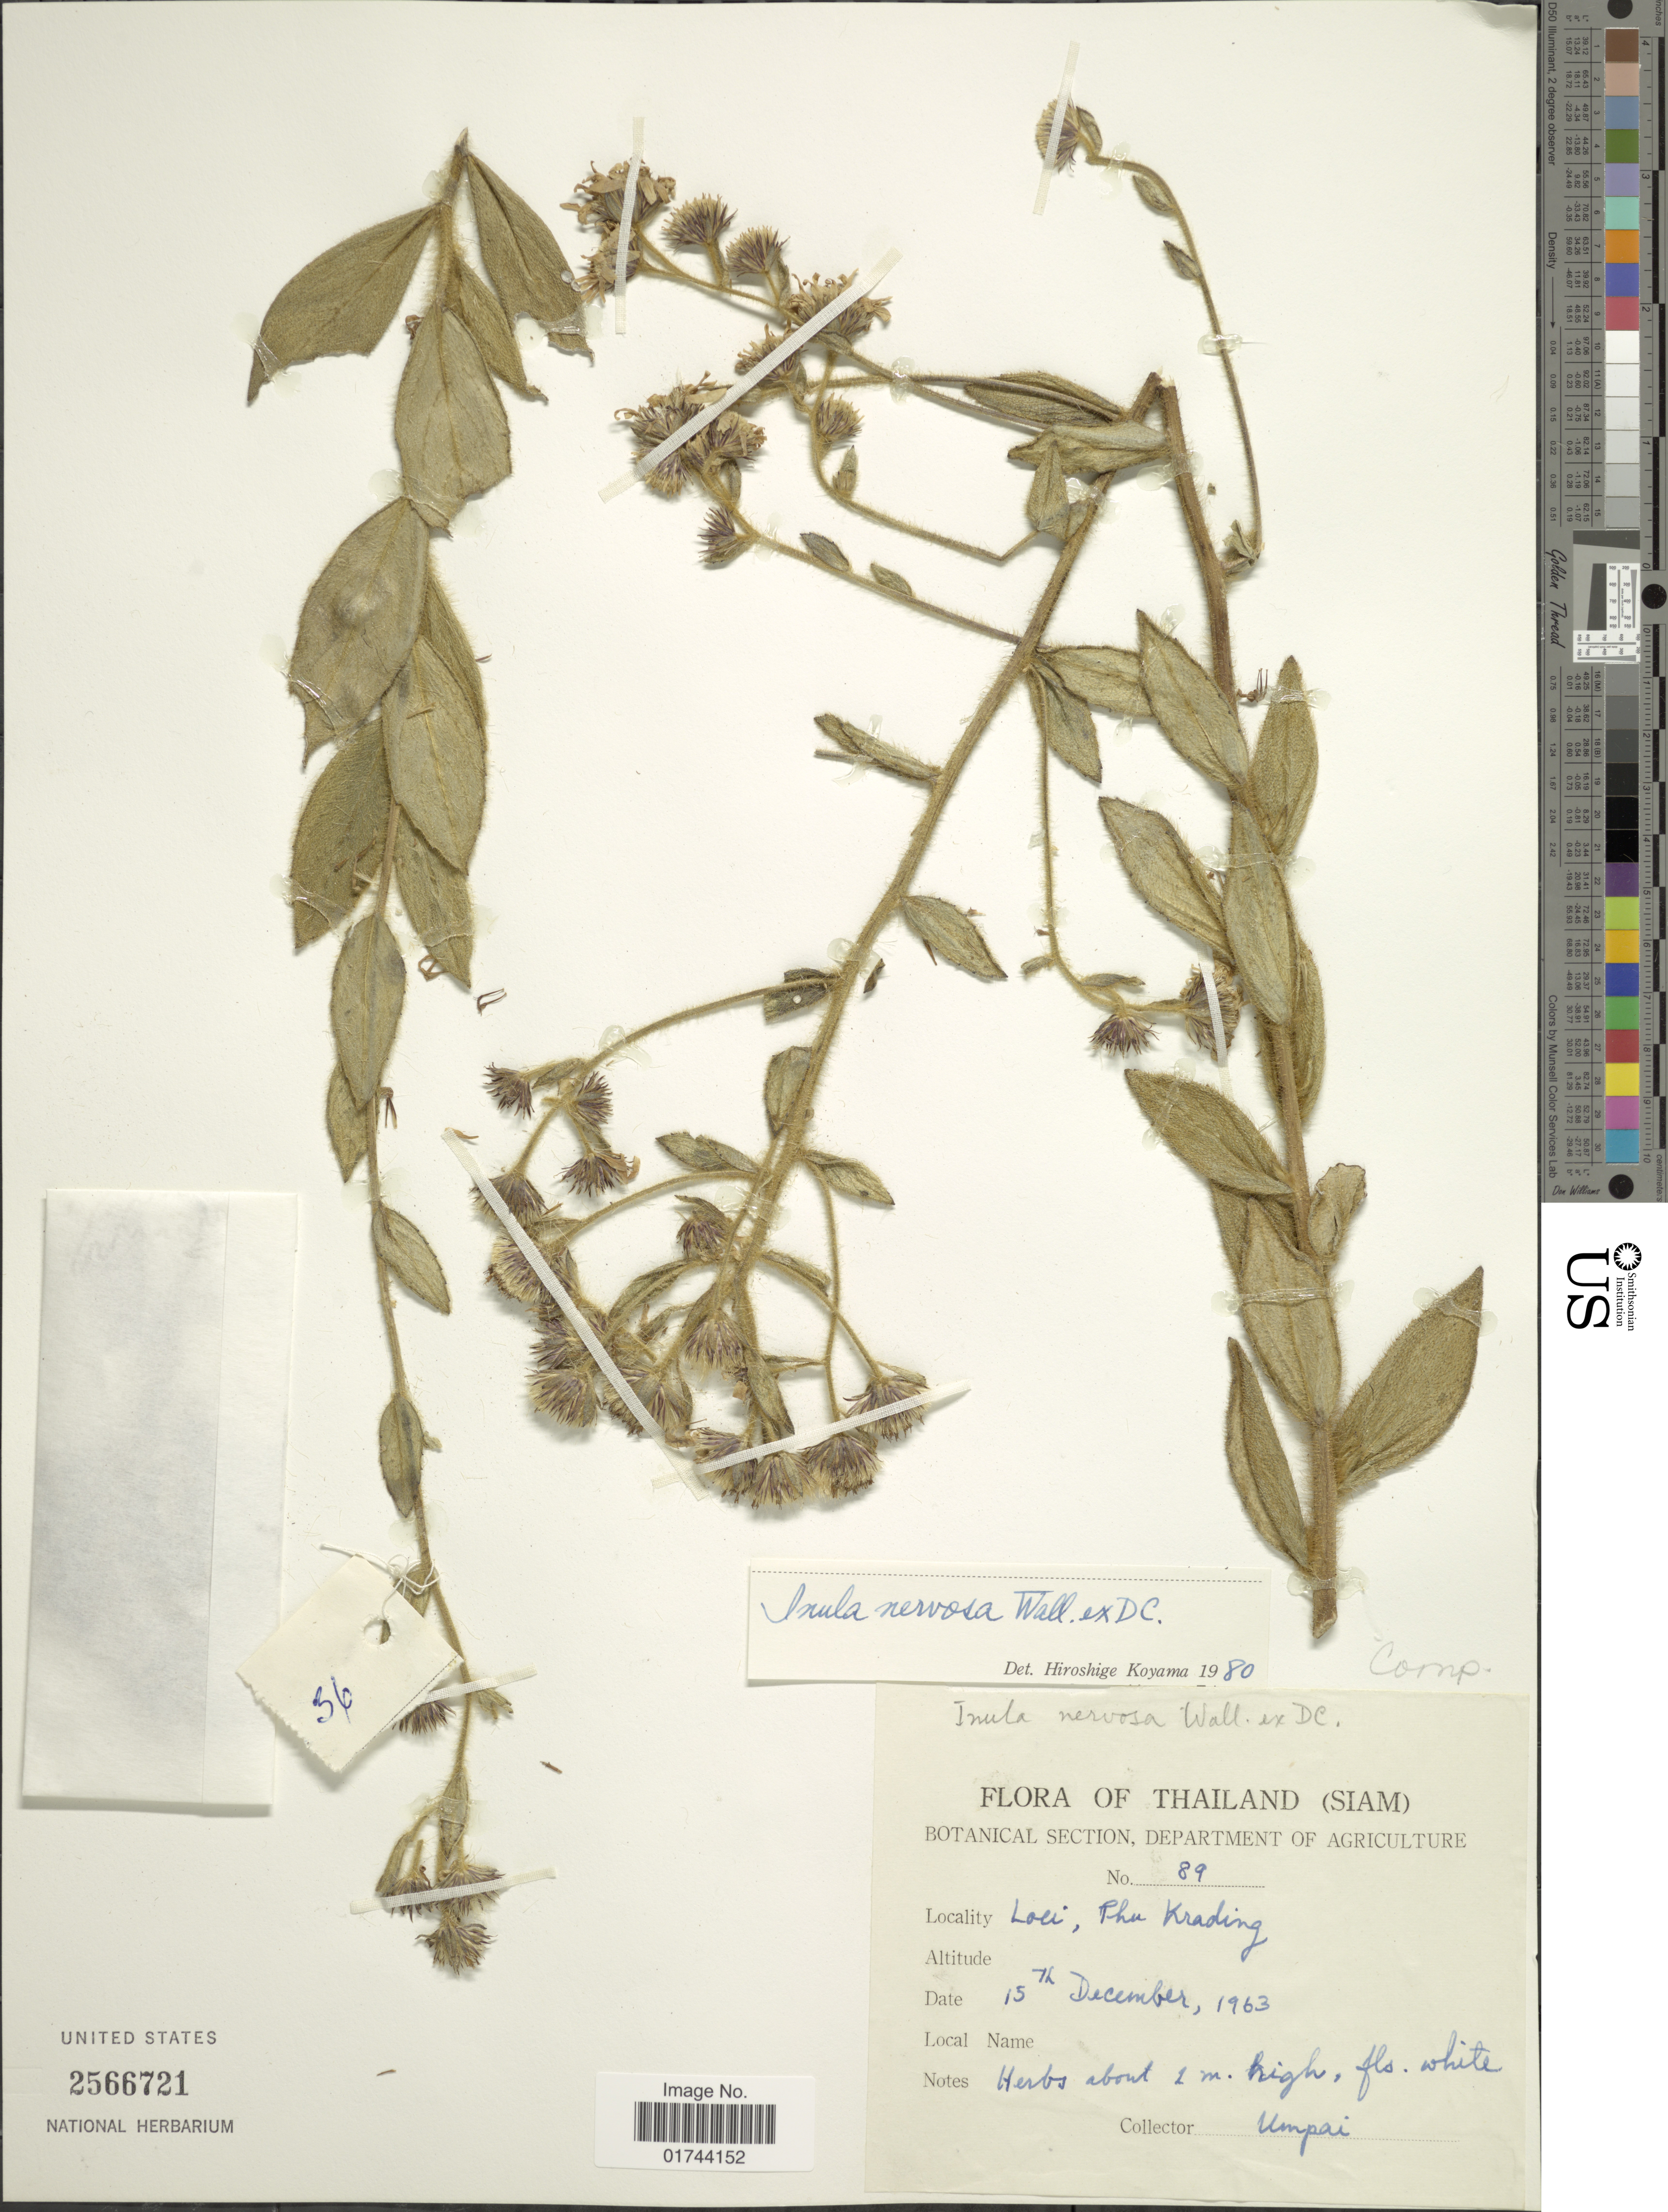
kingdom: Plantae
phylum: Tracheophyta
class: Magnoliopsida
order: Asterales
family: Asteraceae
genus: Inula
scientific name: Inula nervosa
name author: Wall. ex DC.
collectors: Umpai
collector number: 89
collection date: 1963-12-15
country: Thailand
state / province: Loei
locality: Loei, Phu Krading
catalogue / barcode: US 2566721